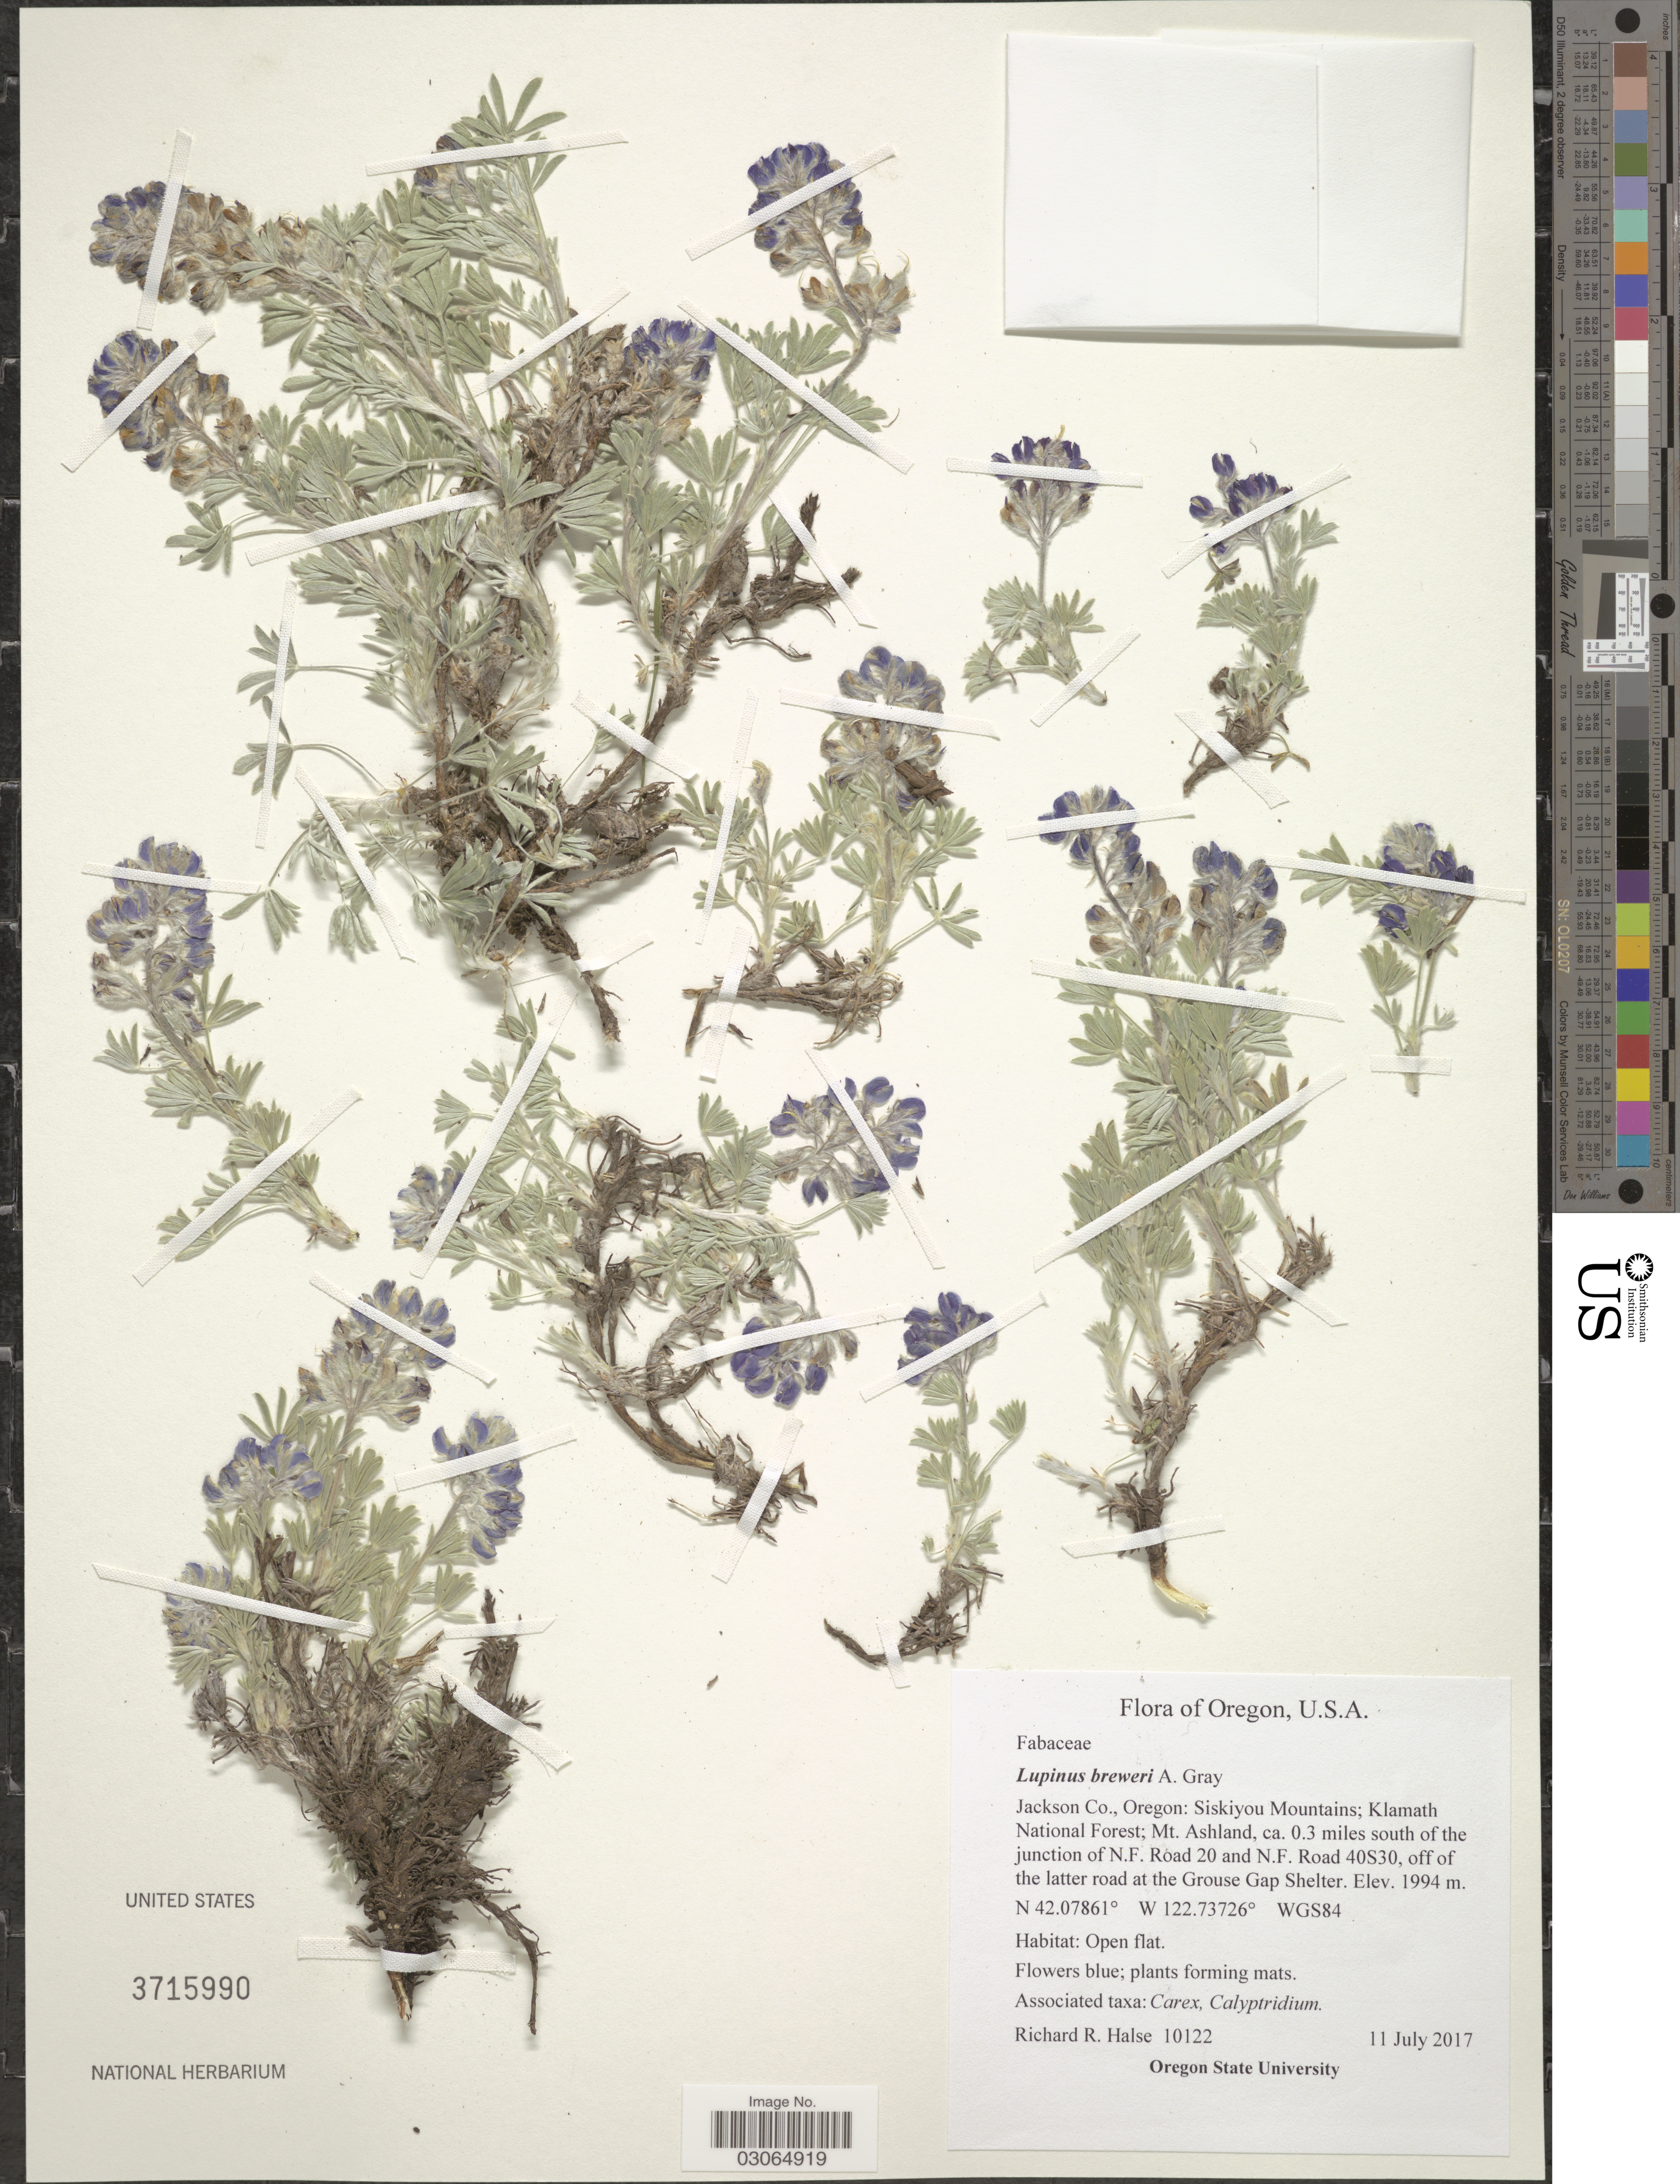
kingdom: Plantae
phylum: Tracheophyta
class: Magnoliopsida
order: Fabales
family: Fabaceae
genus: Lupinus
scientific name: Lupinus breweri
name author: A. Gray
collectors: R. Halse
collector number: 10122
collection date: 2017-07-11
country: United States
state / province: Oregon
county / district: Jackson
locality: Siskiyou Mountains; Klamath National Forest; Mt. Ashland, ca. 0.3 miles south of the junction of N.F. Road 20 and N.F. Road 40S30, off of the latter road at the Grouse Gap Shelter.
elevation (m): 1994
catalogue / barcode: US 3715990